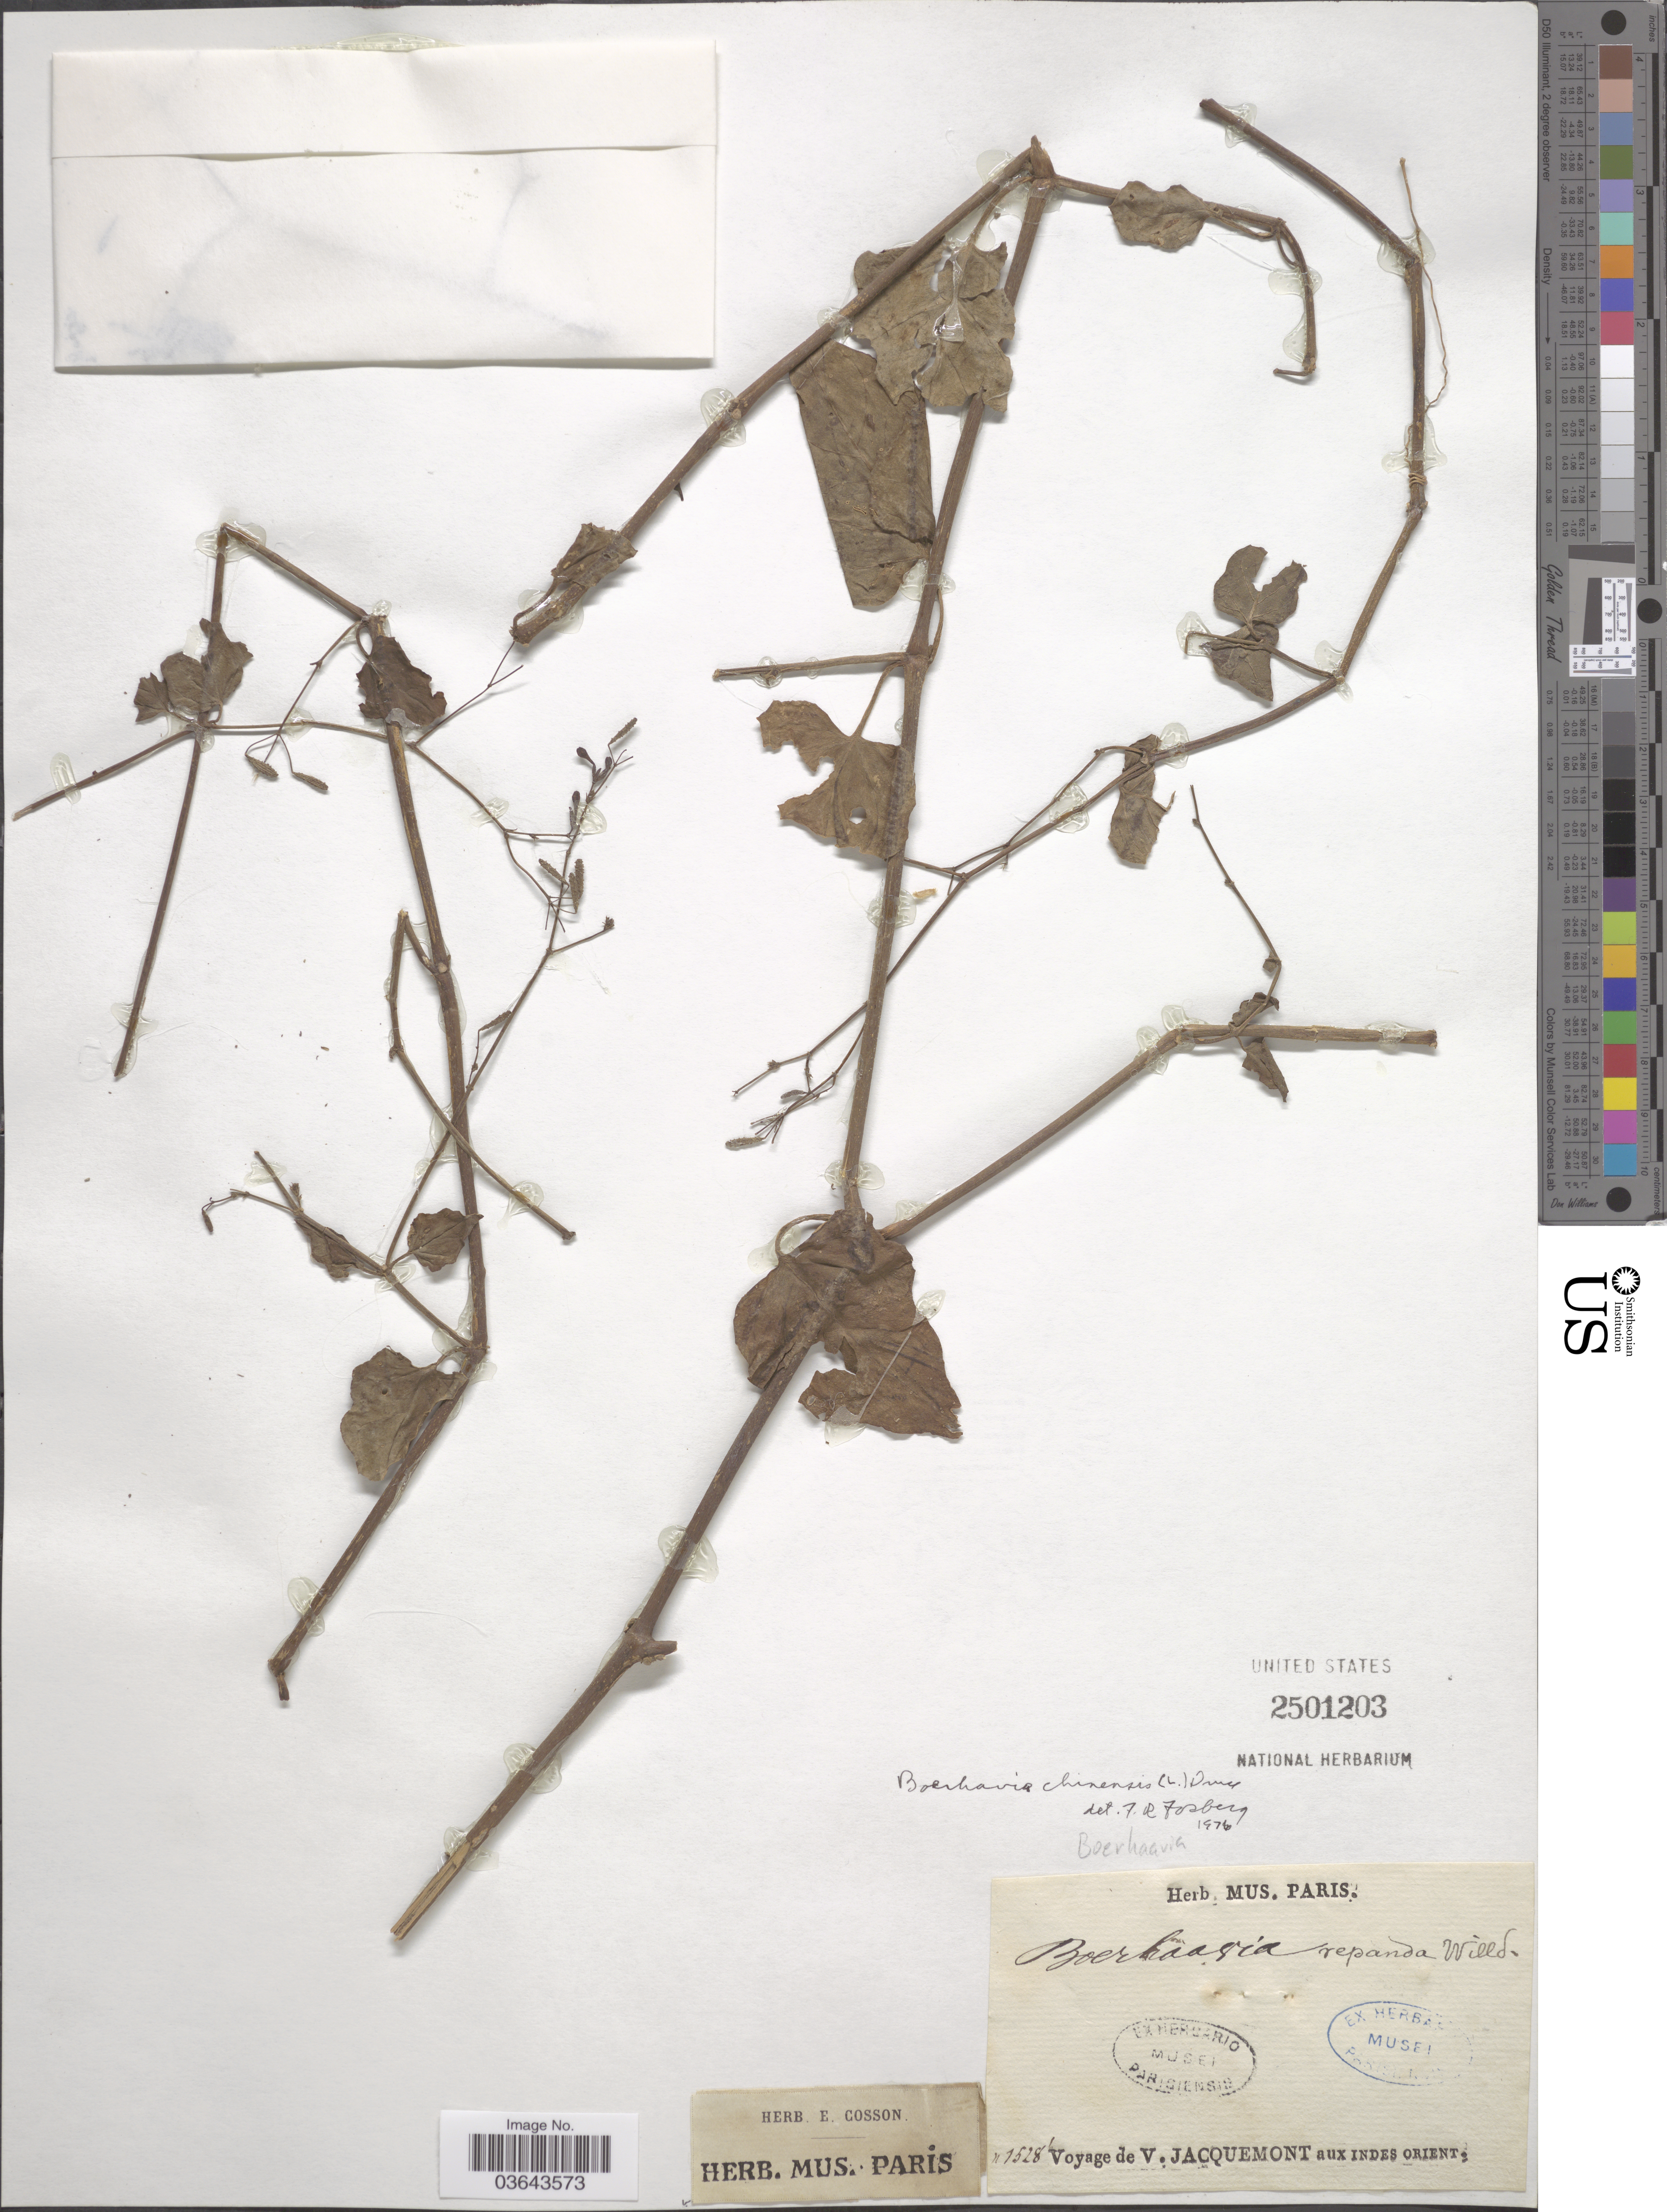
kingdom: Plantae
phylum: Tracheophyta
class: Magnoliopsida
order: Caryophyllales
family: Nyctaginaceae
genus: Boerhavia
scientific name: Boerhavia chinensis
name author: Druce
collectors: V. Jacquemont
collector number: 1528b*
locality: Indes Orient.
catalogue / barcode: US 2501203